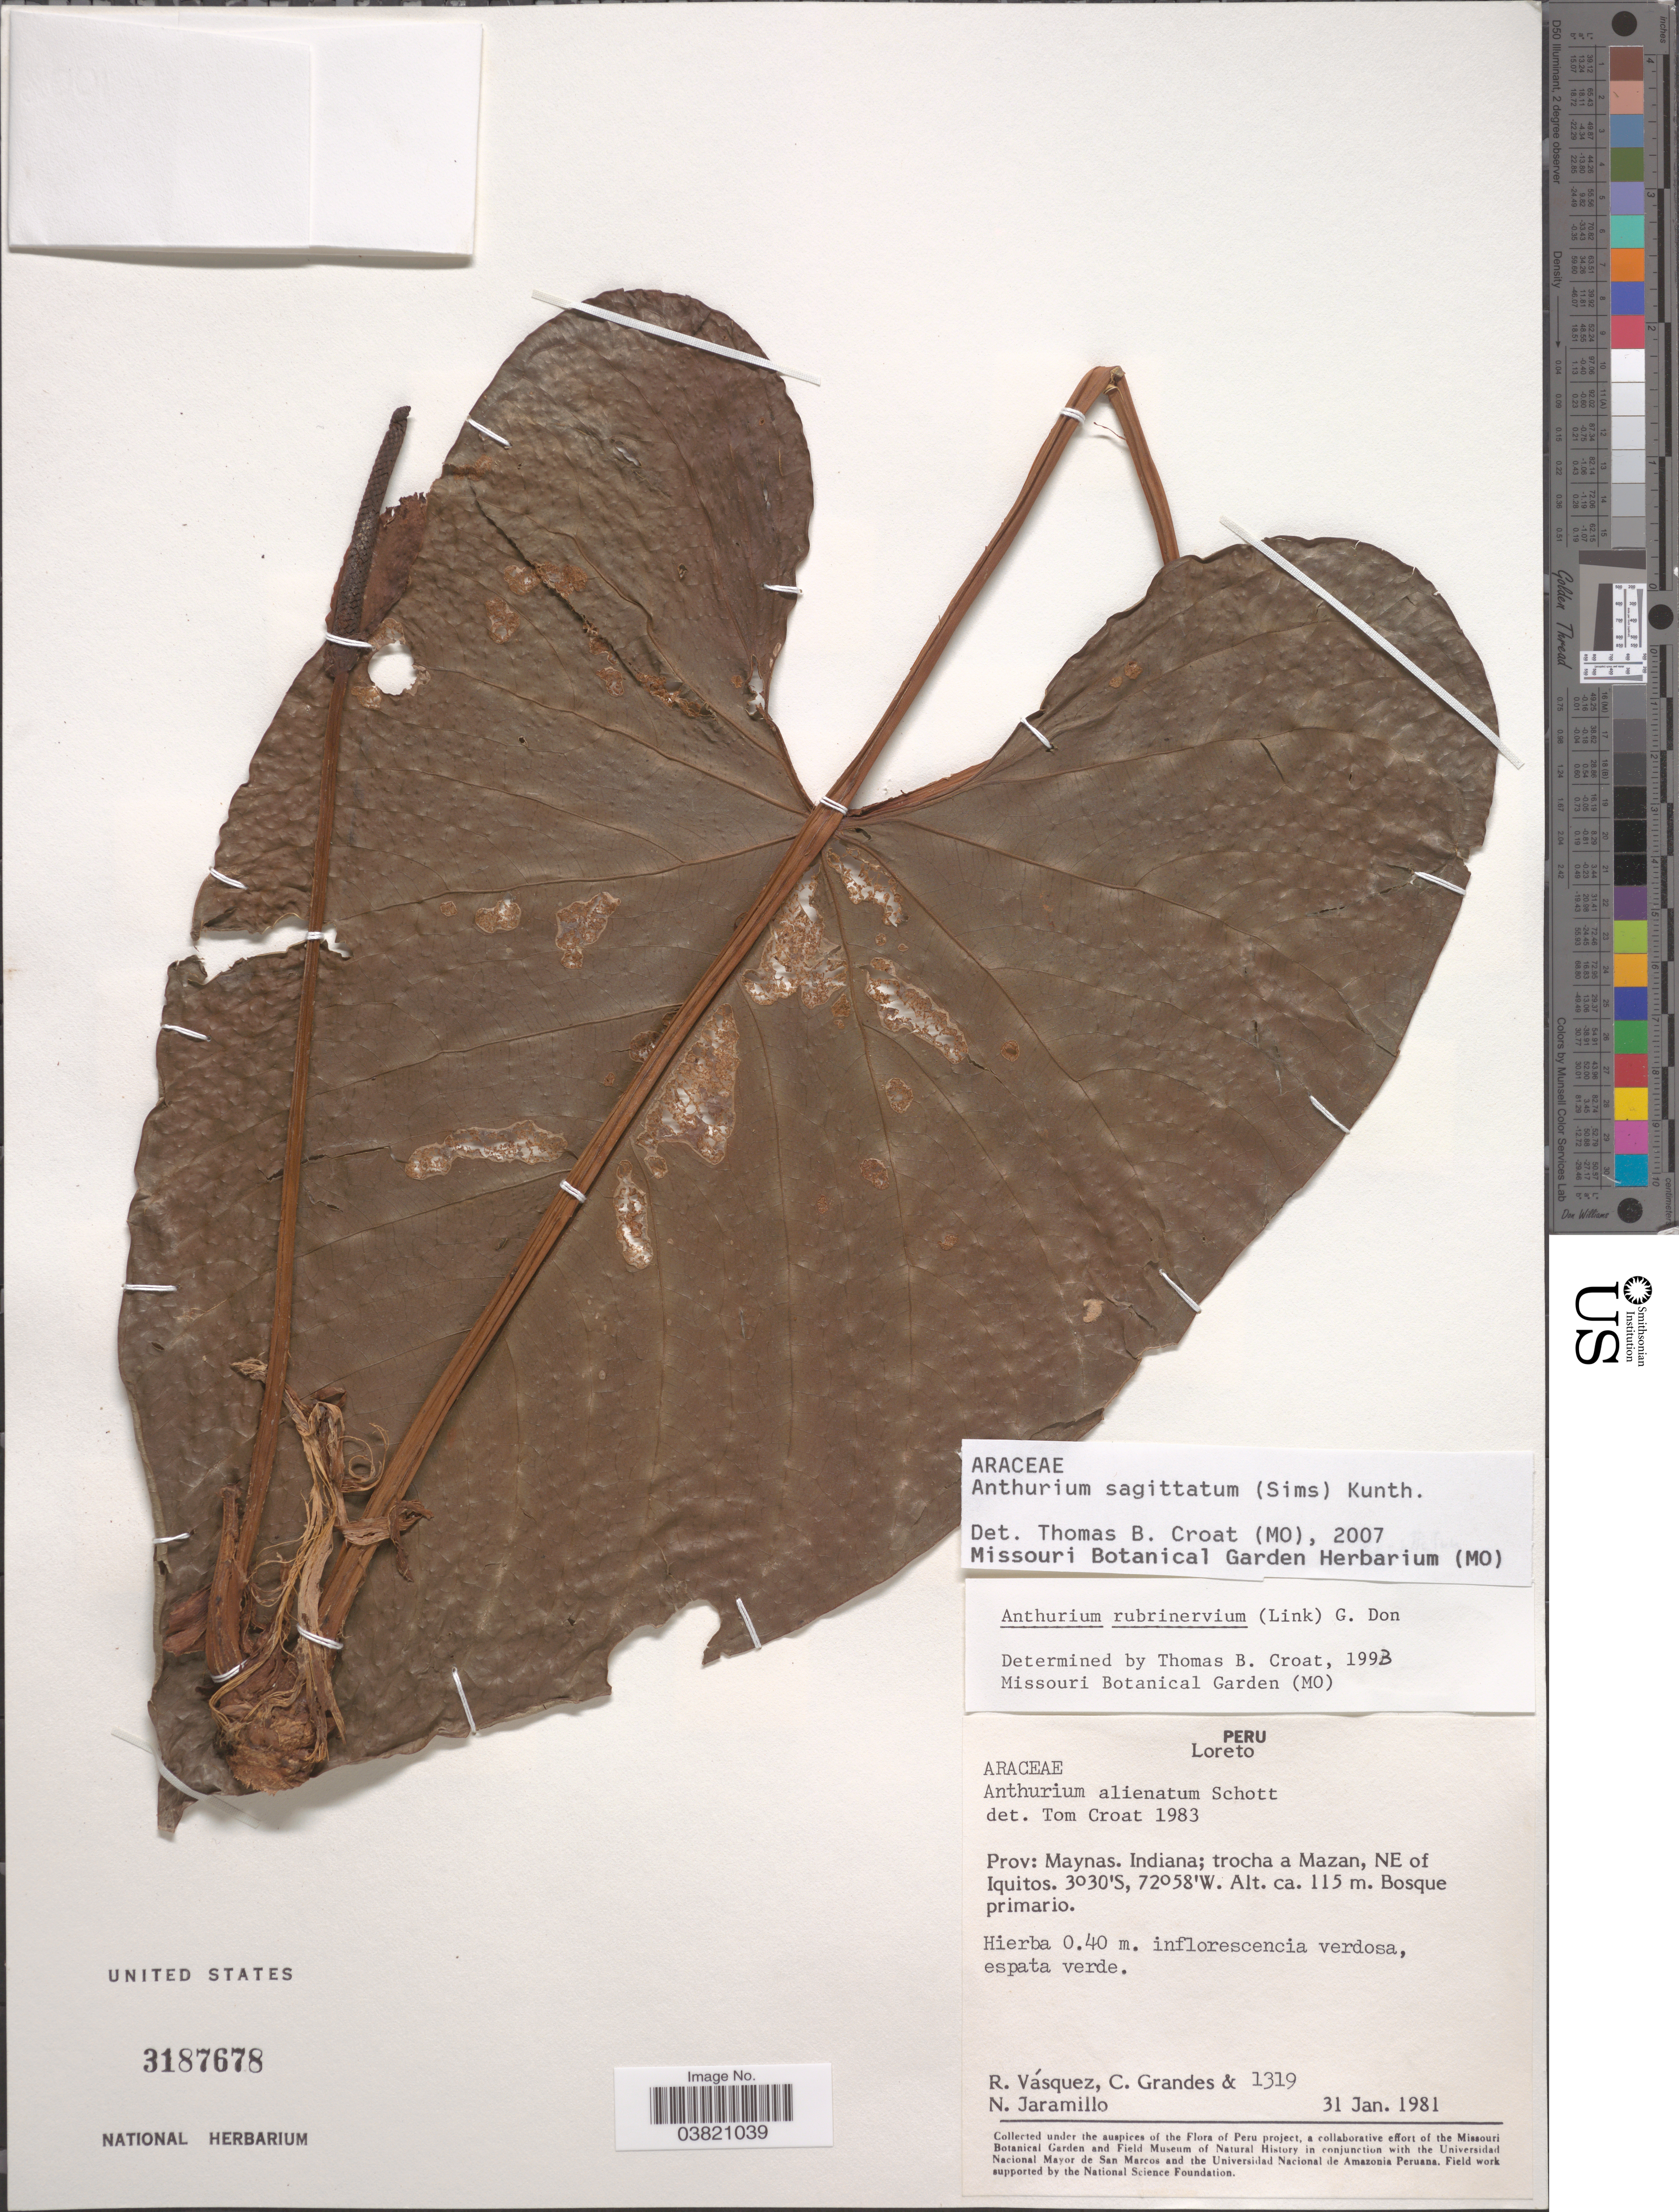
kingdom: Plantae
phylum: Tracheophyta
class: Liliopsida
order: Alismatales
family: Araceae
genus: Anthurium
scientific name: Anthurium sagittatum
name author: (Sims) G. Don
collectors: R. Vásquez, C. Grandes & N. Jaramillo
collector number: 1319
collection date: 1981-01-31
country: Peru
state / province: Loreto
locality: Prov: Maynas. Indiana; trocha a Mazan, NE of Iquitos.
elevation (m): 115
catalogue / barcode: US 3187678